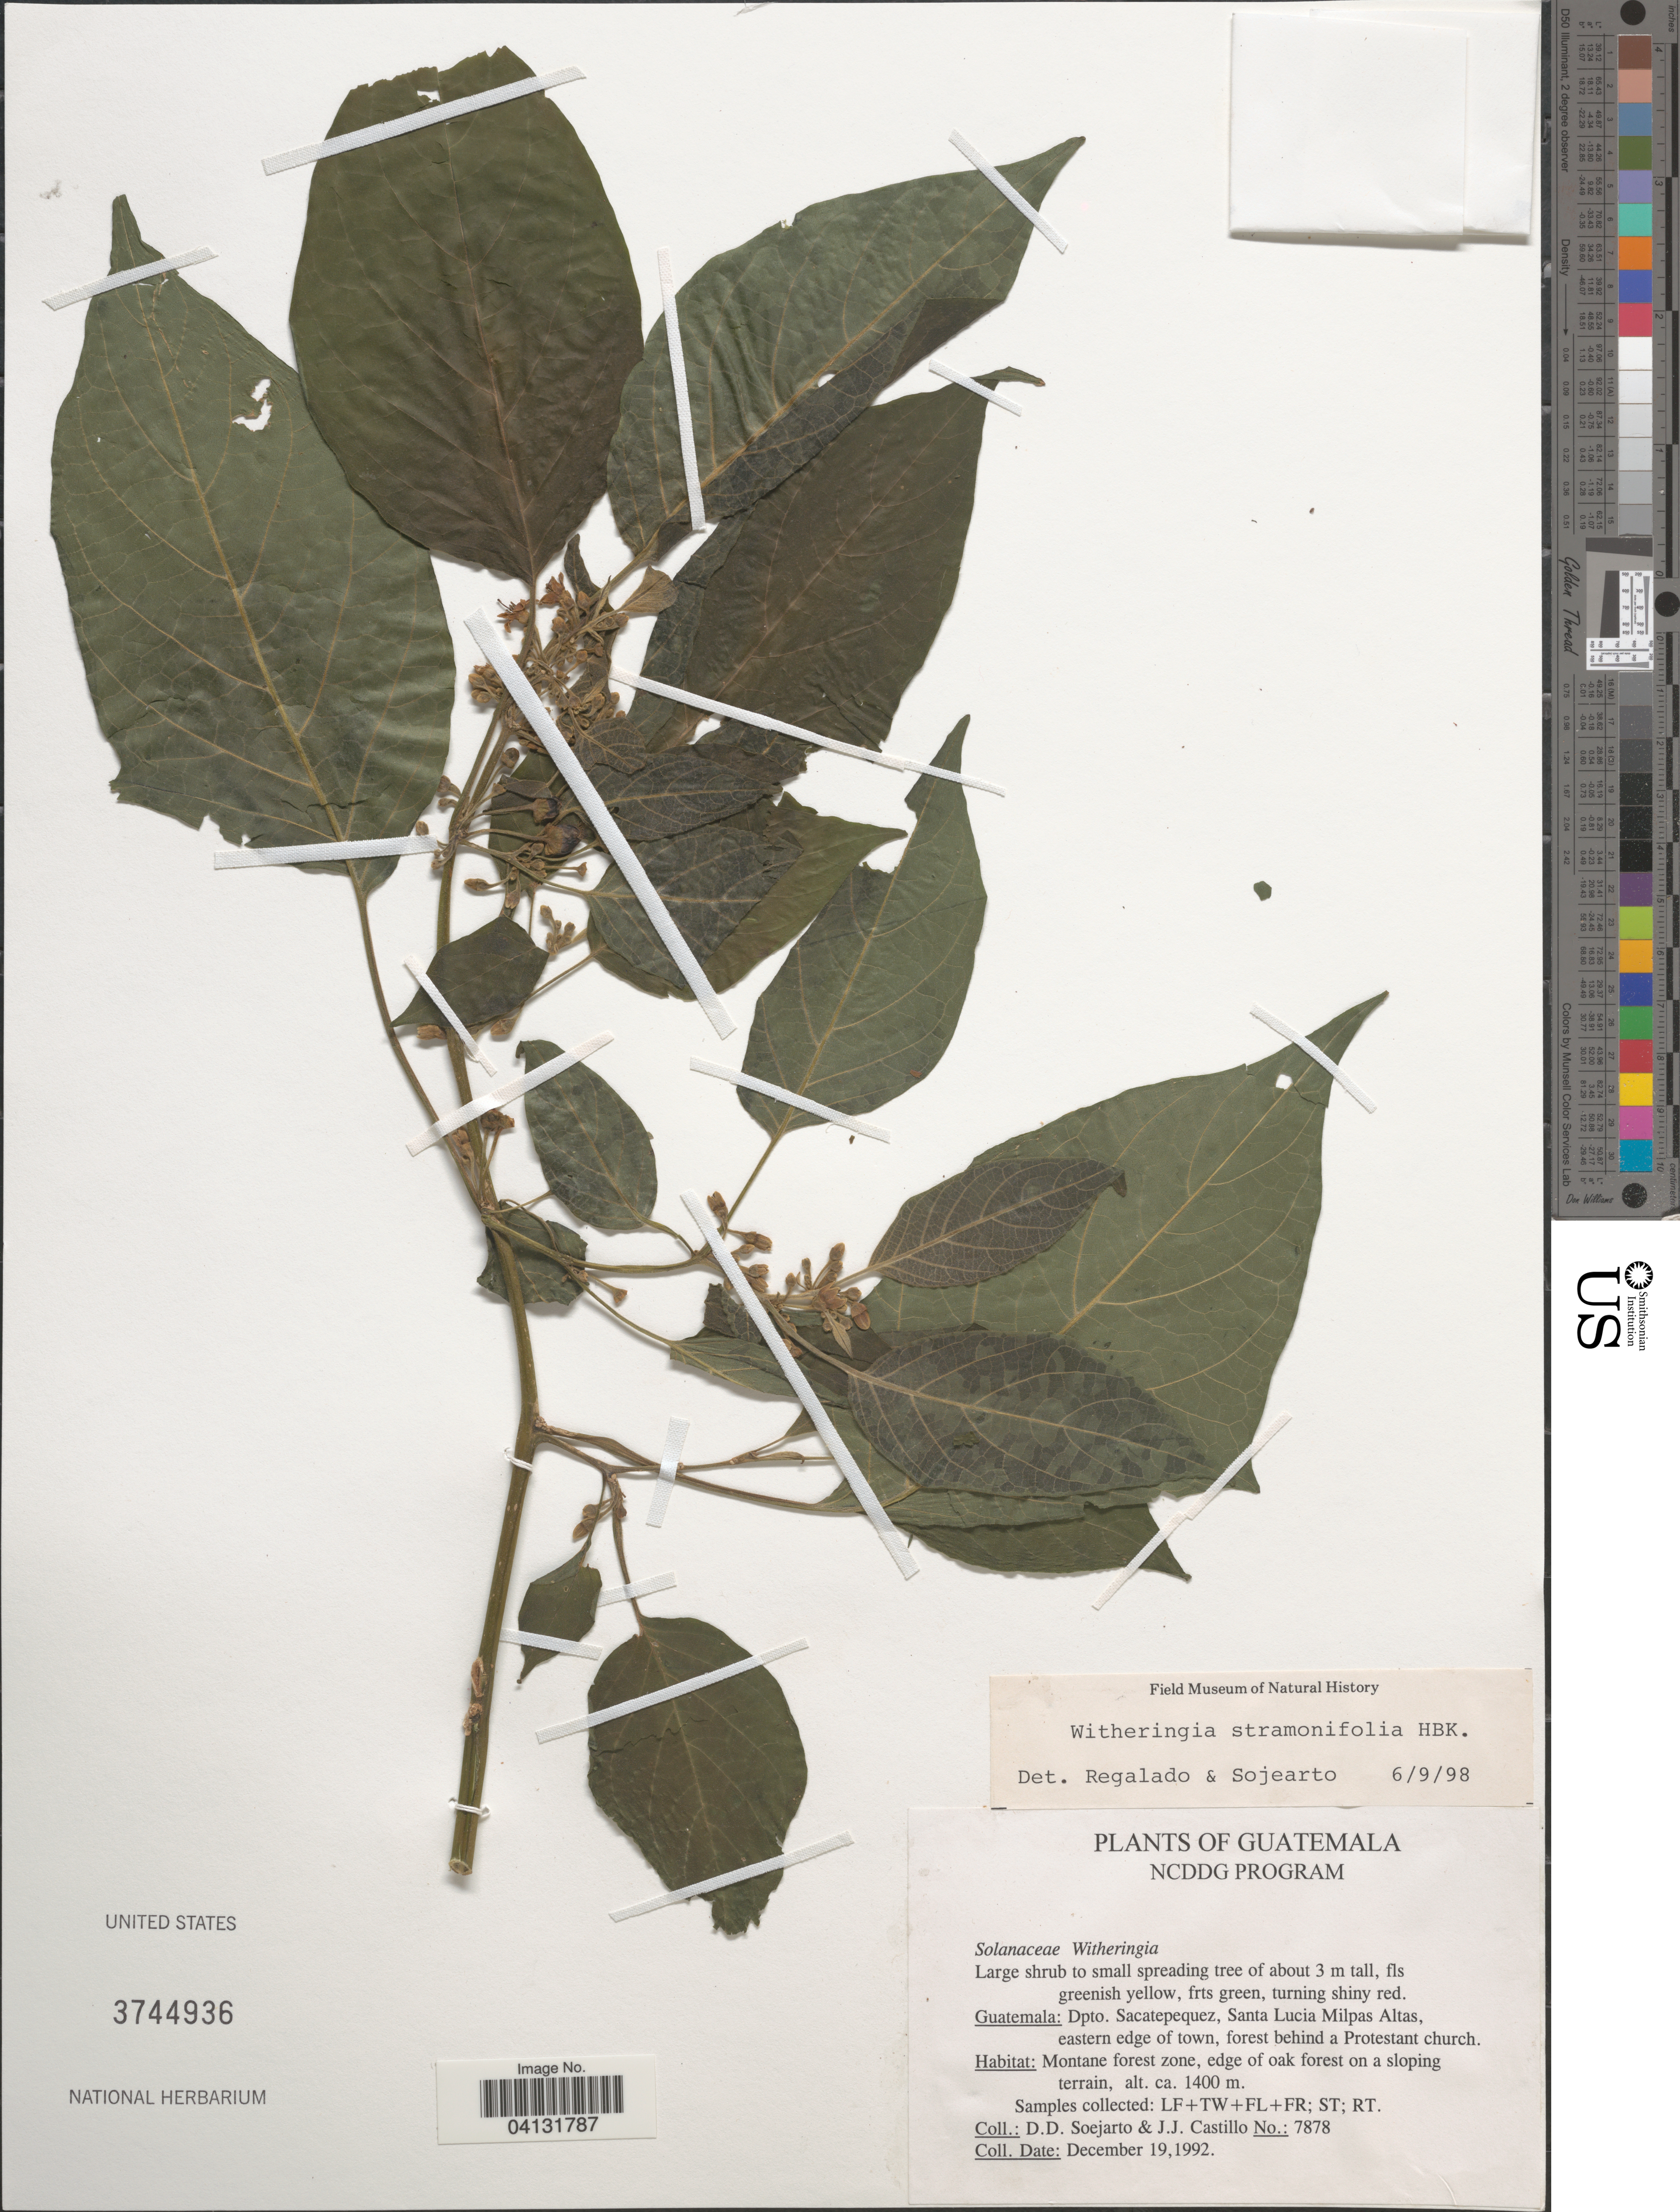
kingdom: Plantae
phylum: Tracheophyta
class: Magnoliopsida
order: Solanales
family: Solanaceae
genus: Witheringia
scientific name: Witheringia stramonifolia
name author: Kunth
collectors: J. Castillo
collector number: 7878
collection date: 1992-12-19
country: Guatemala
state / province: Sacatepequez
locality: Dpto. Sacatepequez, Santa Lucia Milpas Altas, eastern edge of town, forest behind a Protestant church.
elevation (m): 1400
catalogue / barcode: US 3744936